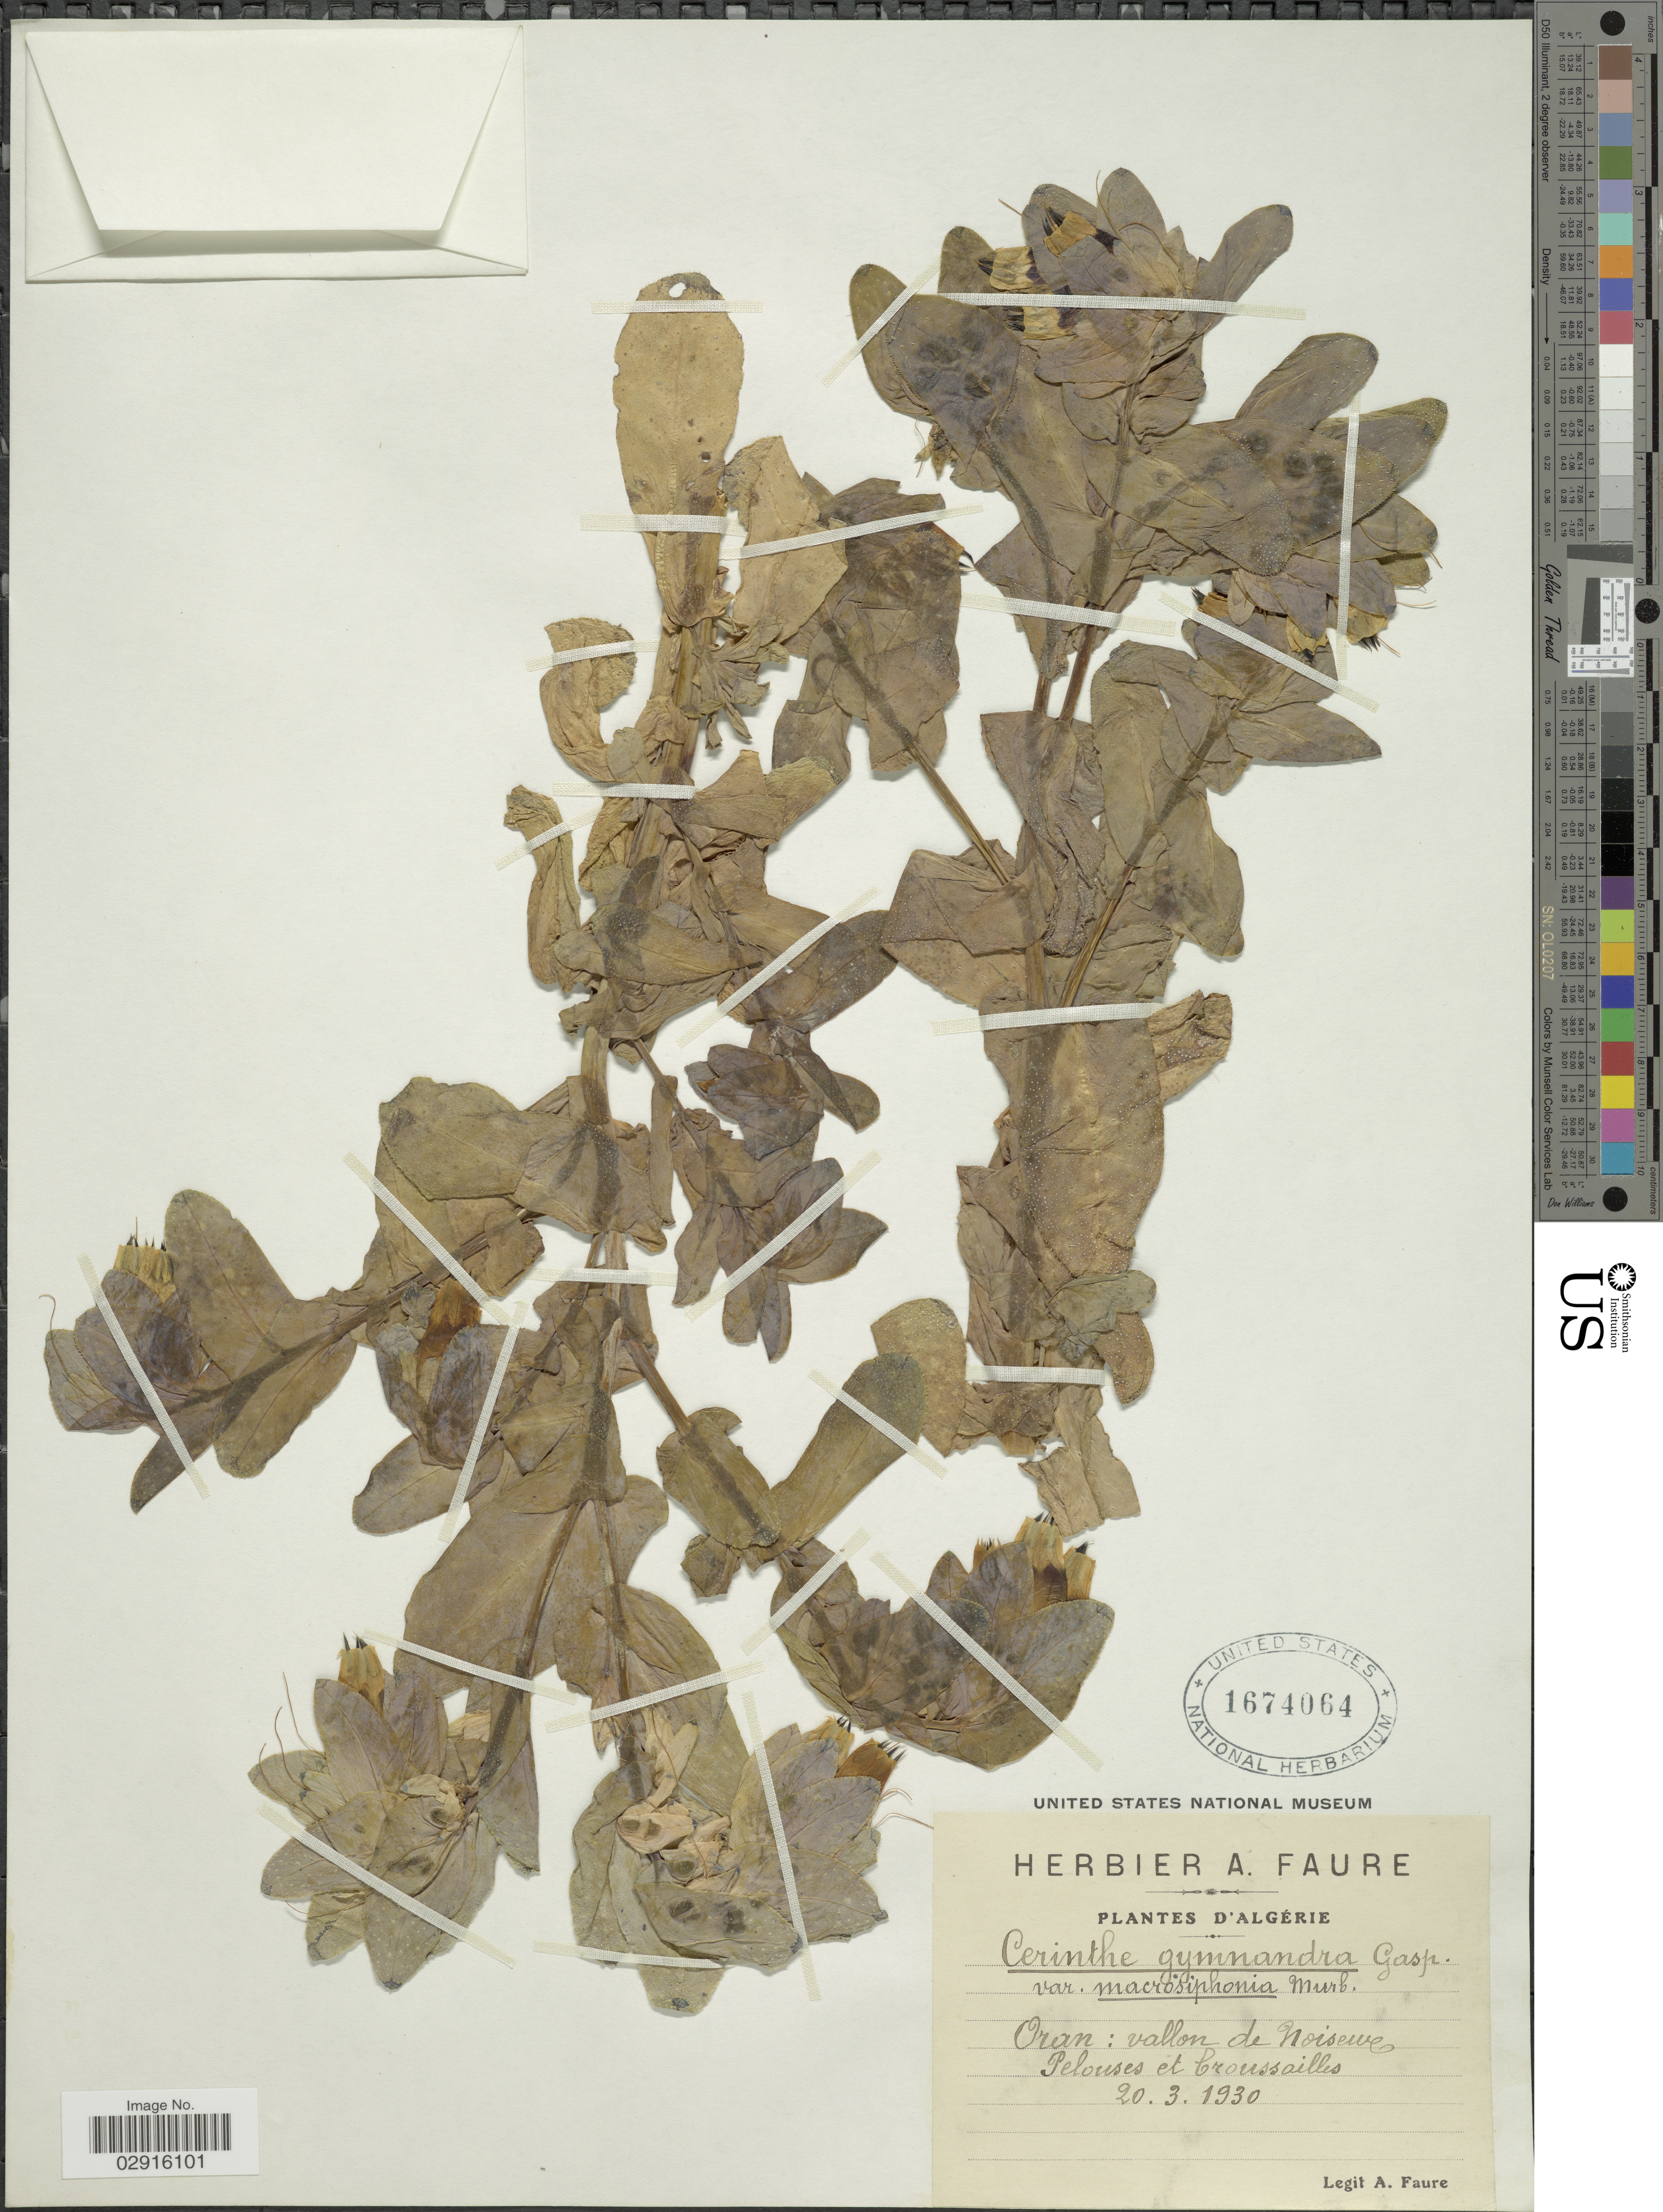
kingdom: Plantae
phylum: Tracheophyta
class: Magnoliopsida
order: Boraginales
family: Boraginaceae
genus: Cerinthe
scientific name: Cerinthe major subsp. major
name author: L.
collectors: A. Faure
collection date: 1930-03-20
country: Algeria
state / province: Oran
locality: Oran: vallon de Noisewe Pelouses et broussailles.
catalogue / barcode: US 1674064